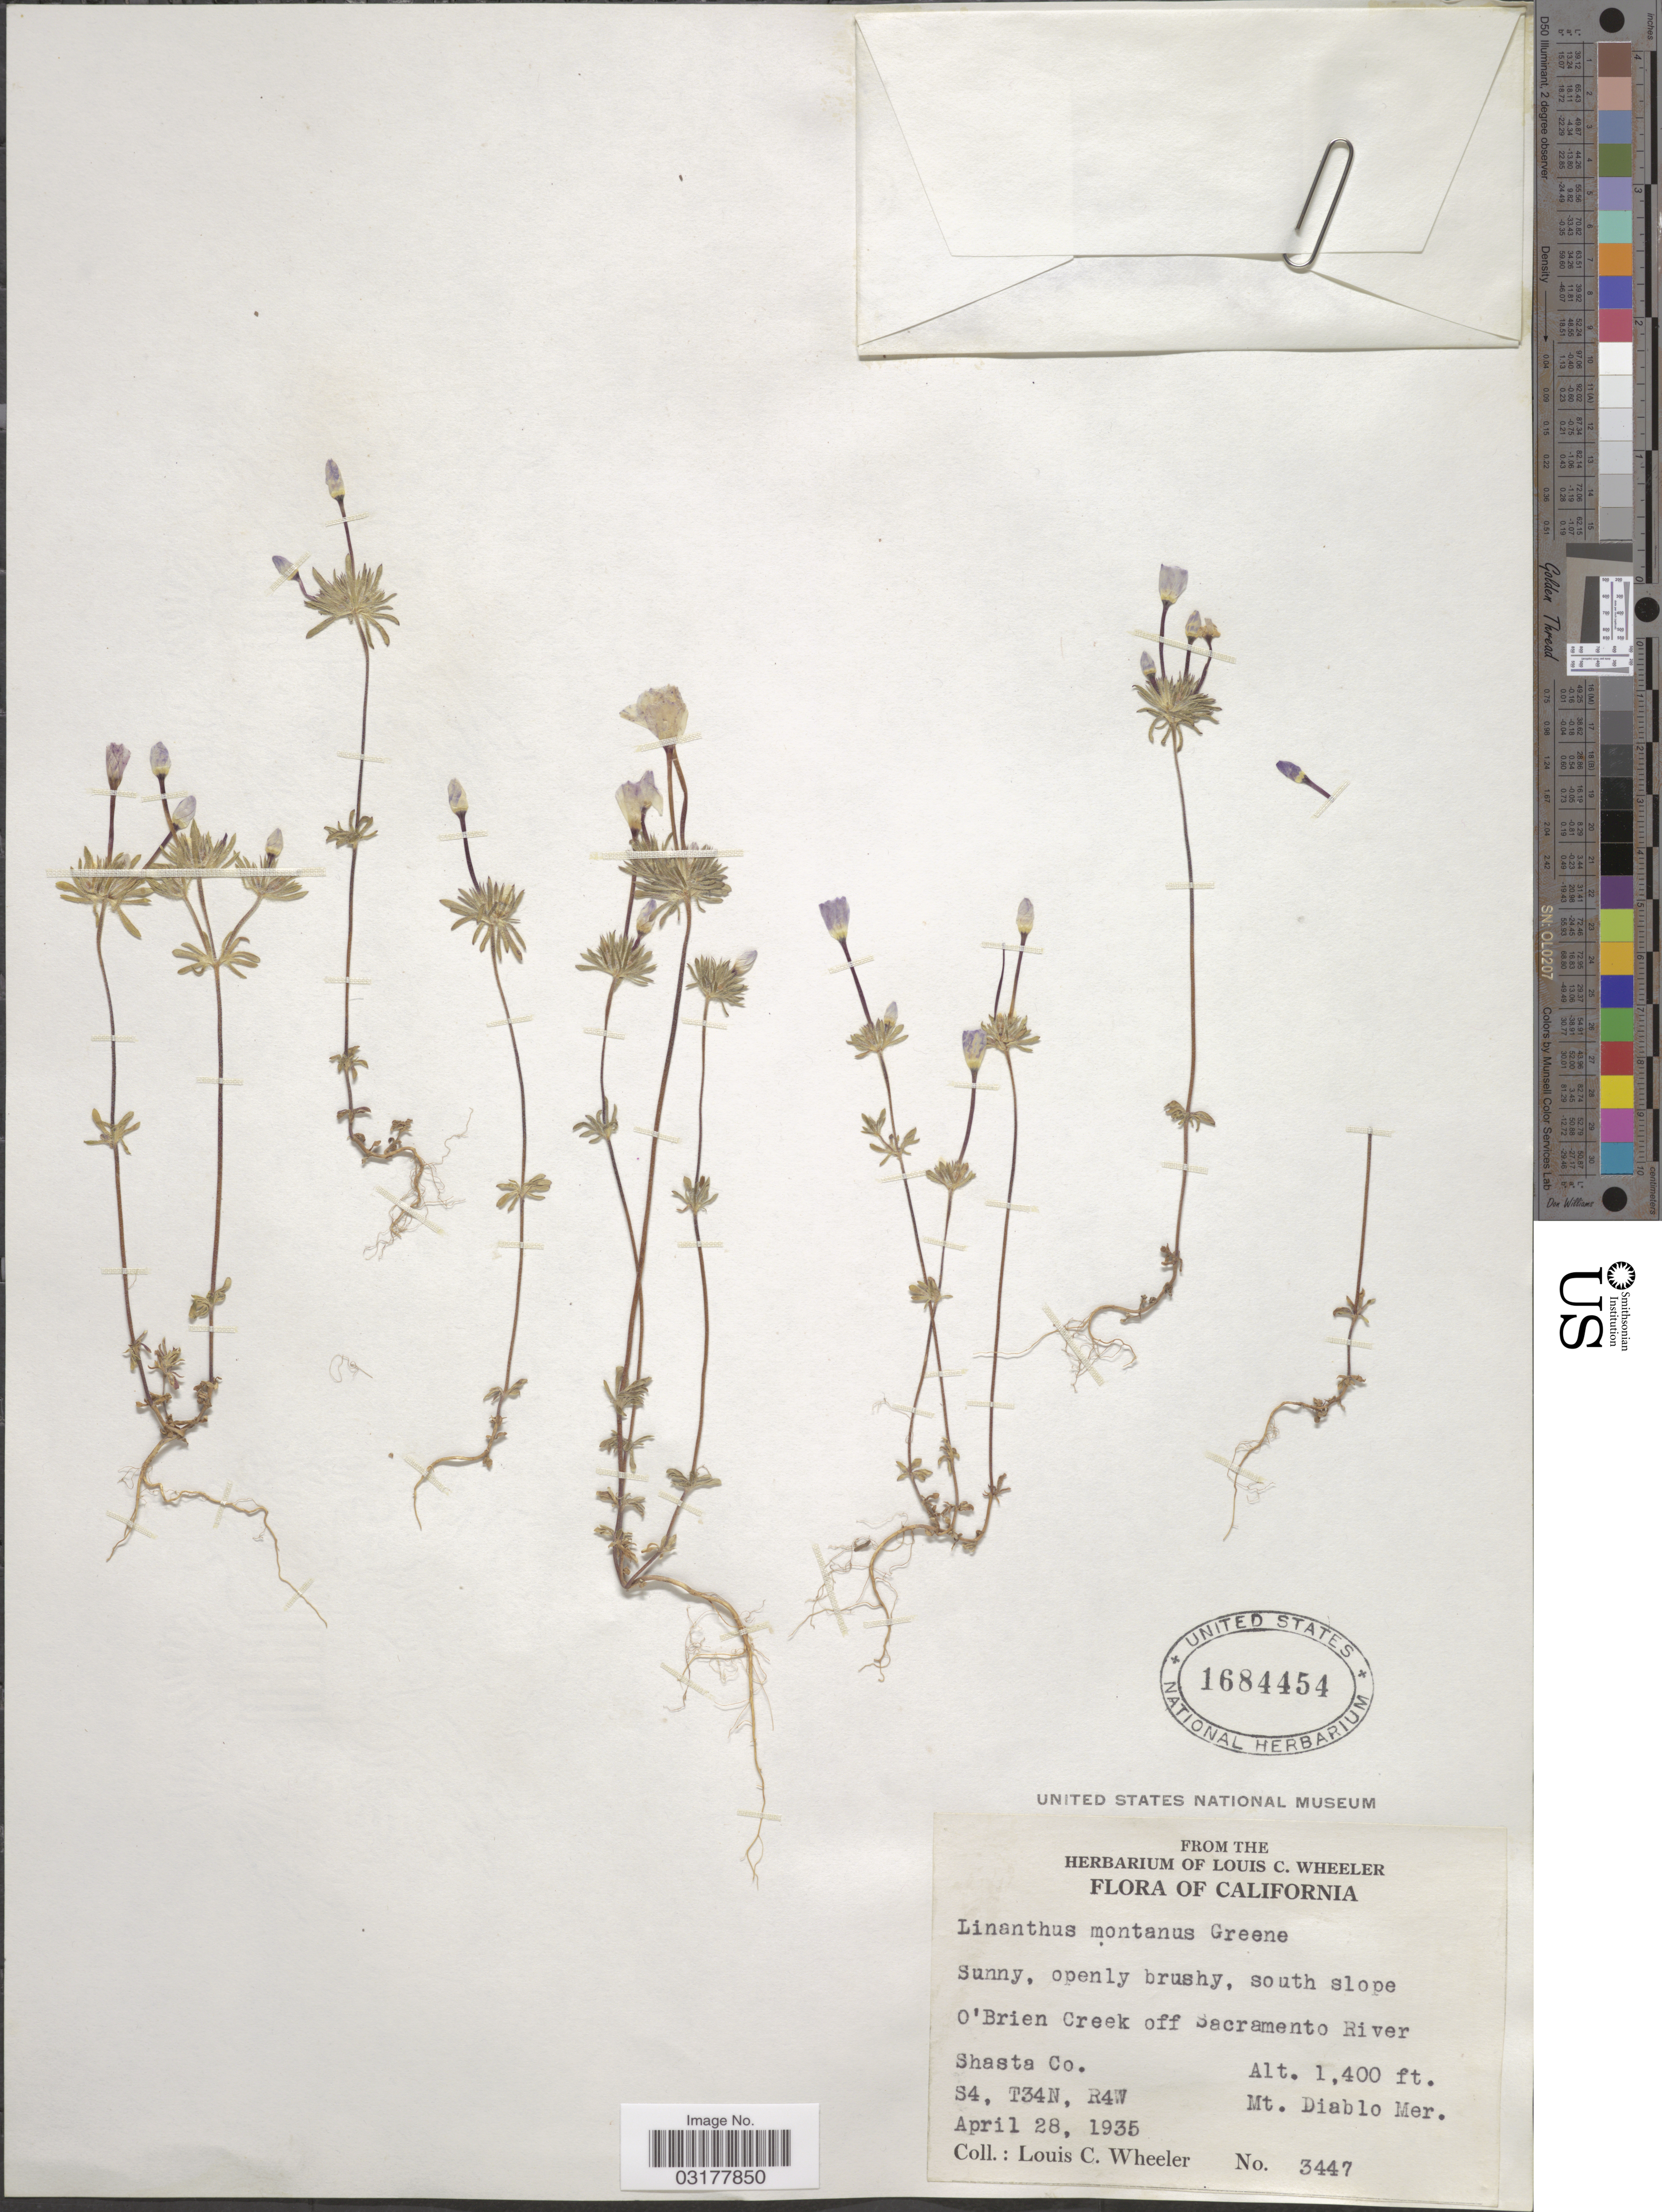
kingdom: Plantae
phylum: Tracheophyta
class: Magnoliopsida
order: Ericales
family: Polemoniaceae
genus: Leptosiphon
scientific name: Leptosiphon montanus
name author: (Greene) J.M. Porter & L.A. Johnson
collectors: L. C. Wheeler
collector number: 3447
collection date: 1935-04-28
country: United States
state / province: California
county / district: Shasta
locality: South slope O'Brien Creek off Sacramento River, Shasta Co. S4, T34N, R4W. Mt. Diablo Mer.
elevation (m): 427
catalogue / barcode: US 1684454